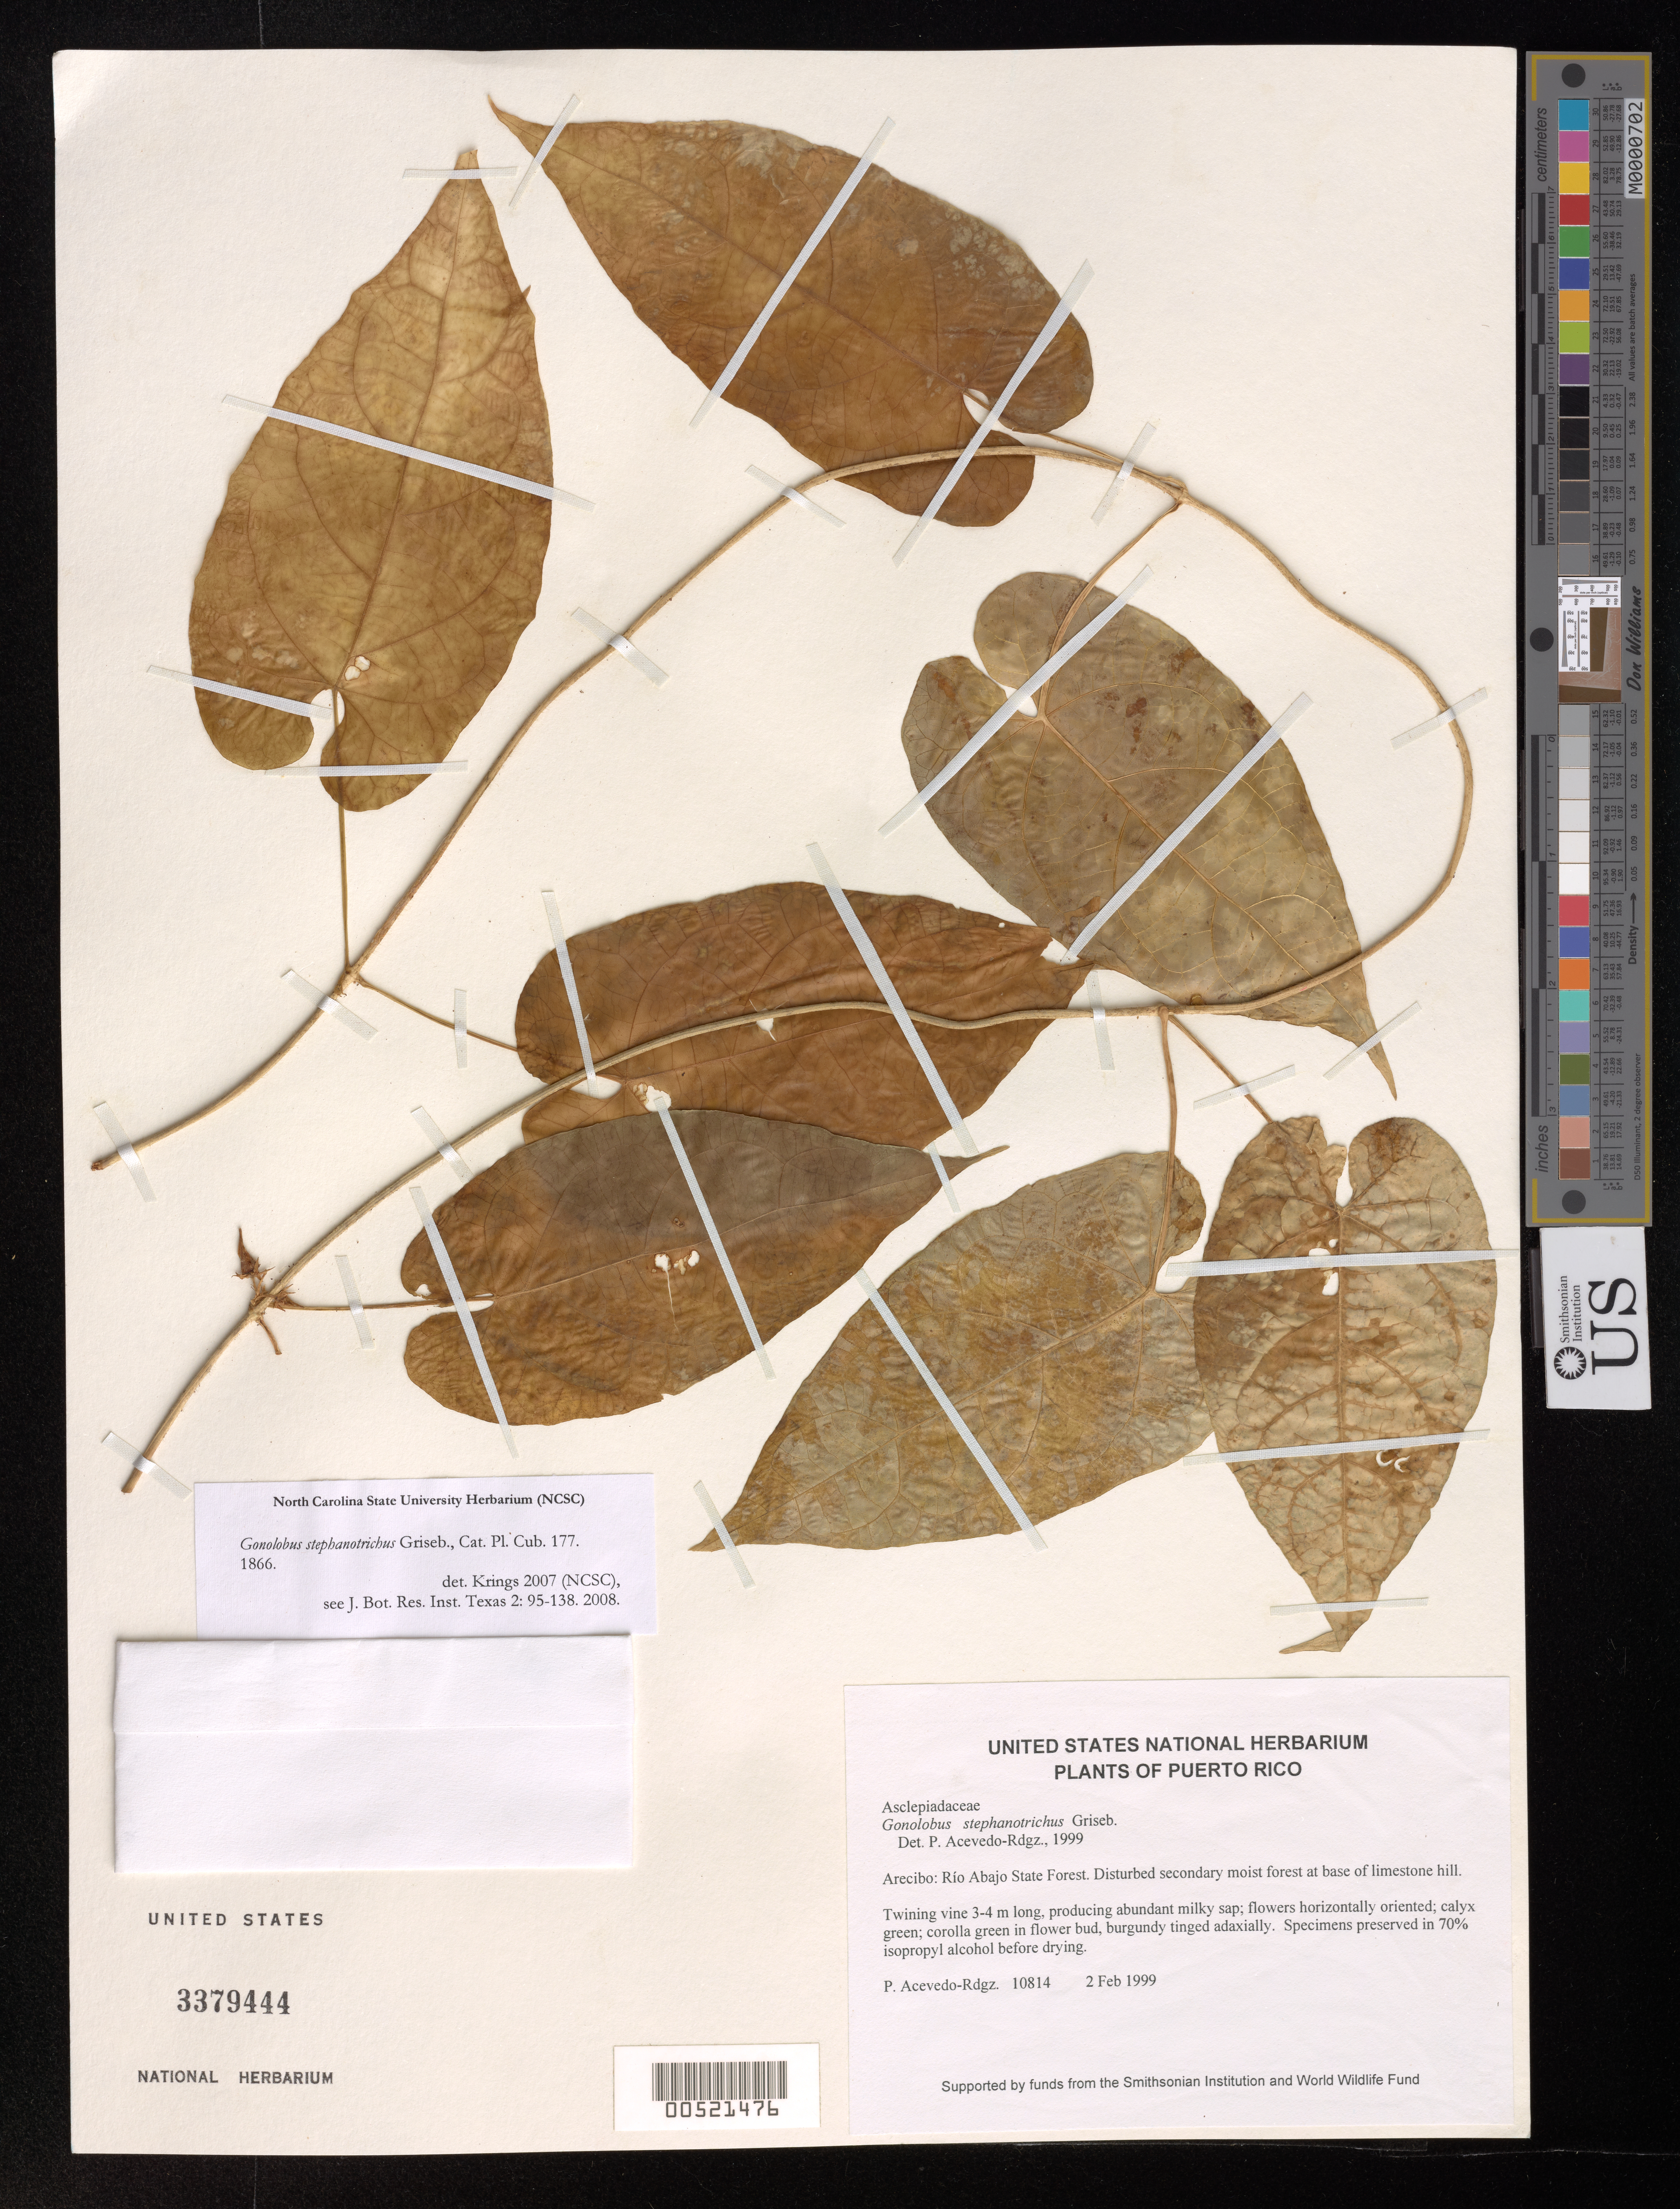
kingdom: Plantae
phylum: Tracheophyta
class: Magnoliopsida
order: Gentianales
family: Apocynaceae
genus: Gonolobus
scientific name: Gonolobus stephanotrichus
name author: Griseb.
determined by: Acevedo-Rodríguez, P., (BOT), Smithsonian Institution - National Museum of Natural History (UNITED STATES)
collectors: P. Acevedo-Rodr.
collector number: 10814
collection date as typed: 02 Feb 1999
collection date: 1999-02-02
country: Puerto Rico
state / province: Arecibo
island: Puerto Rico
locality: Arecibo; Río Abajo State Forest.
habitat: Disturbed secondary moist forest at base of limestone hill.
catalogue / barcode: US 3379444